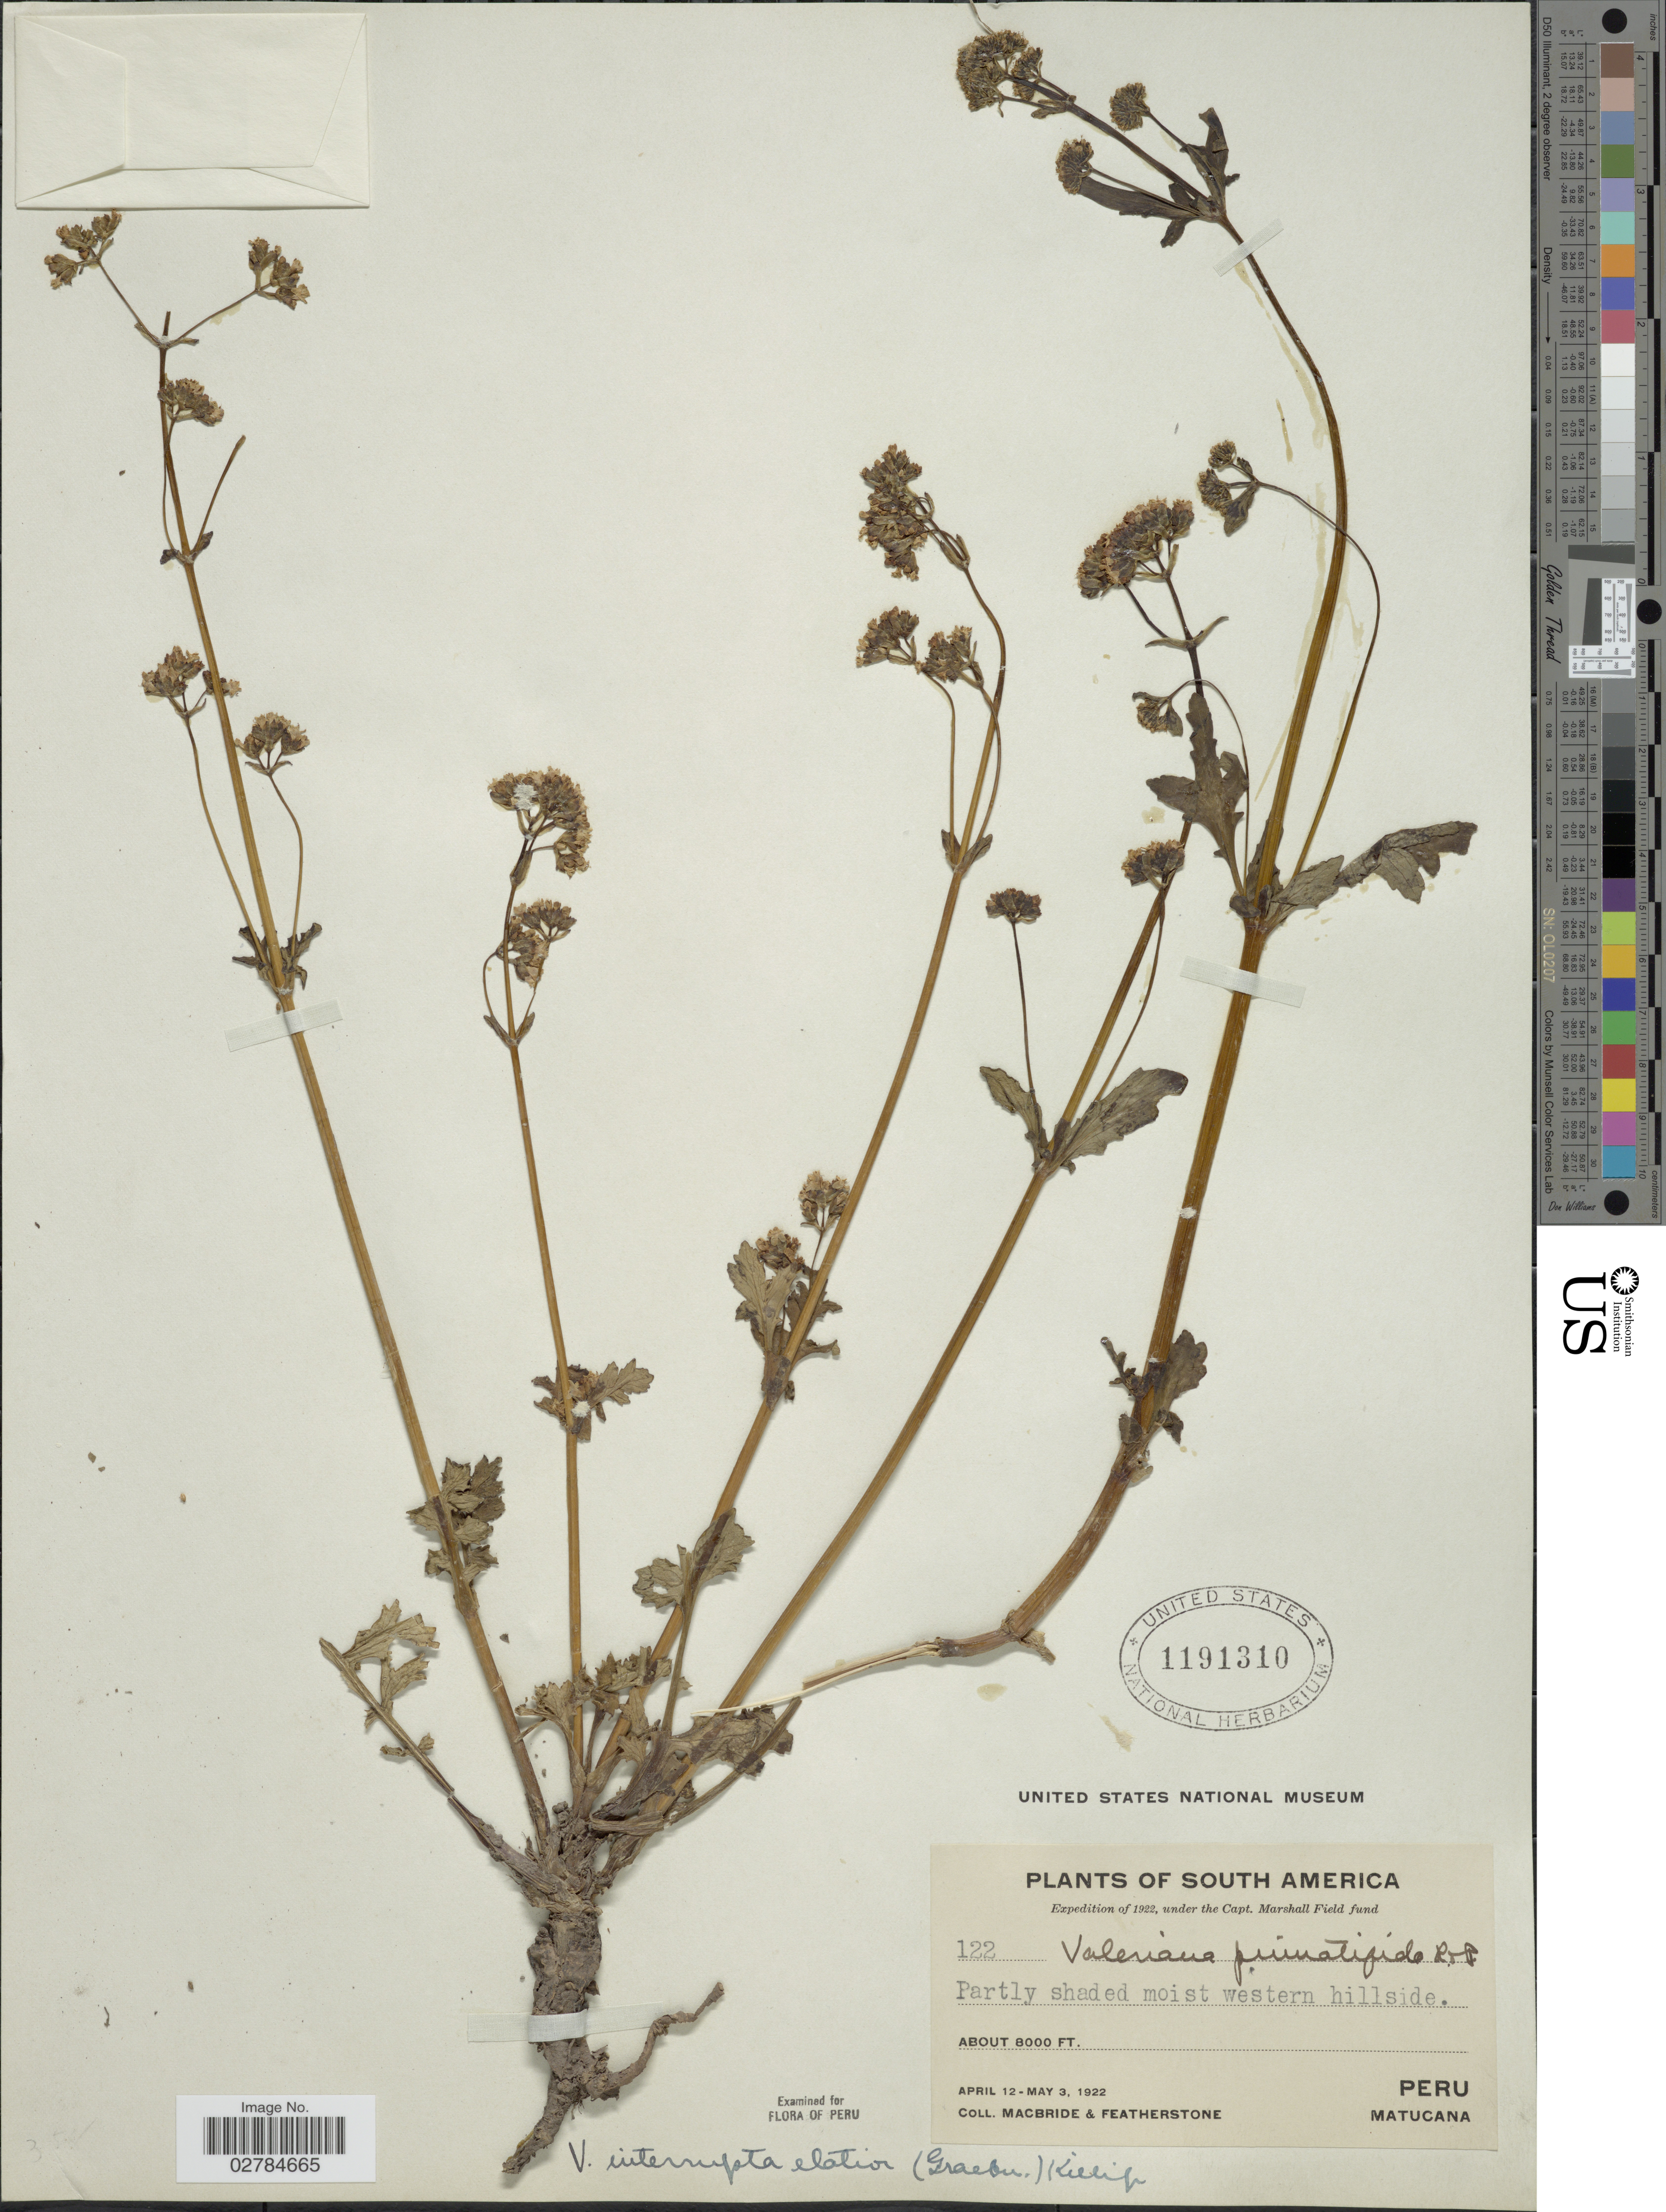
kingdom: Plantae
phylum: Tracheophyta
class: Magnoliopsida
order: Dipsacales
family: Caprifoliaceae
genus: Valeriana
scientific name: Valeriana interrupta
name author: Ruiz & Pav.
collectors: Macbride, -- & -. Featherstone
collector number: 122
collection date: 1922-04-12/1922-05-03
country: Peru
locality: Matucana.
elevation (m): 2438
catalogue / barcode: US 1191310